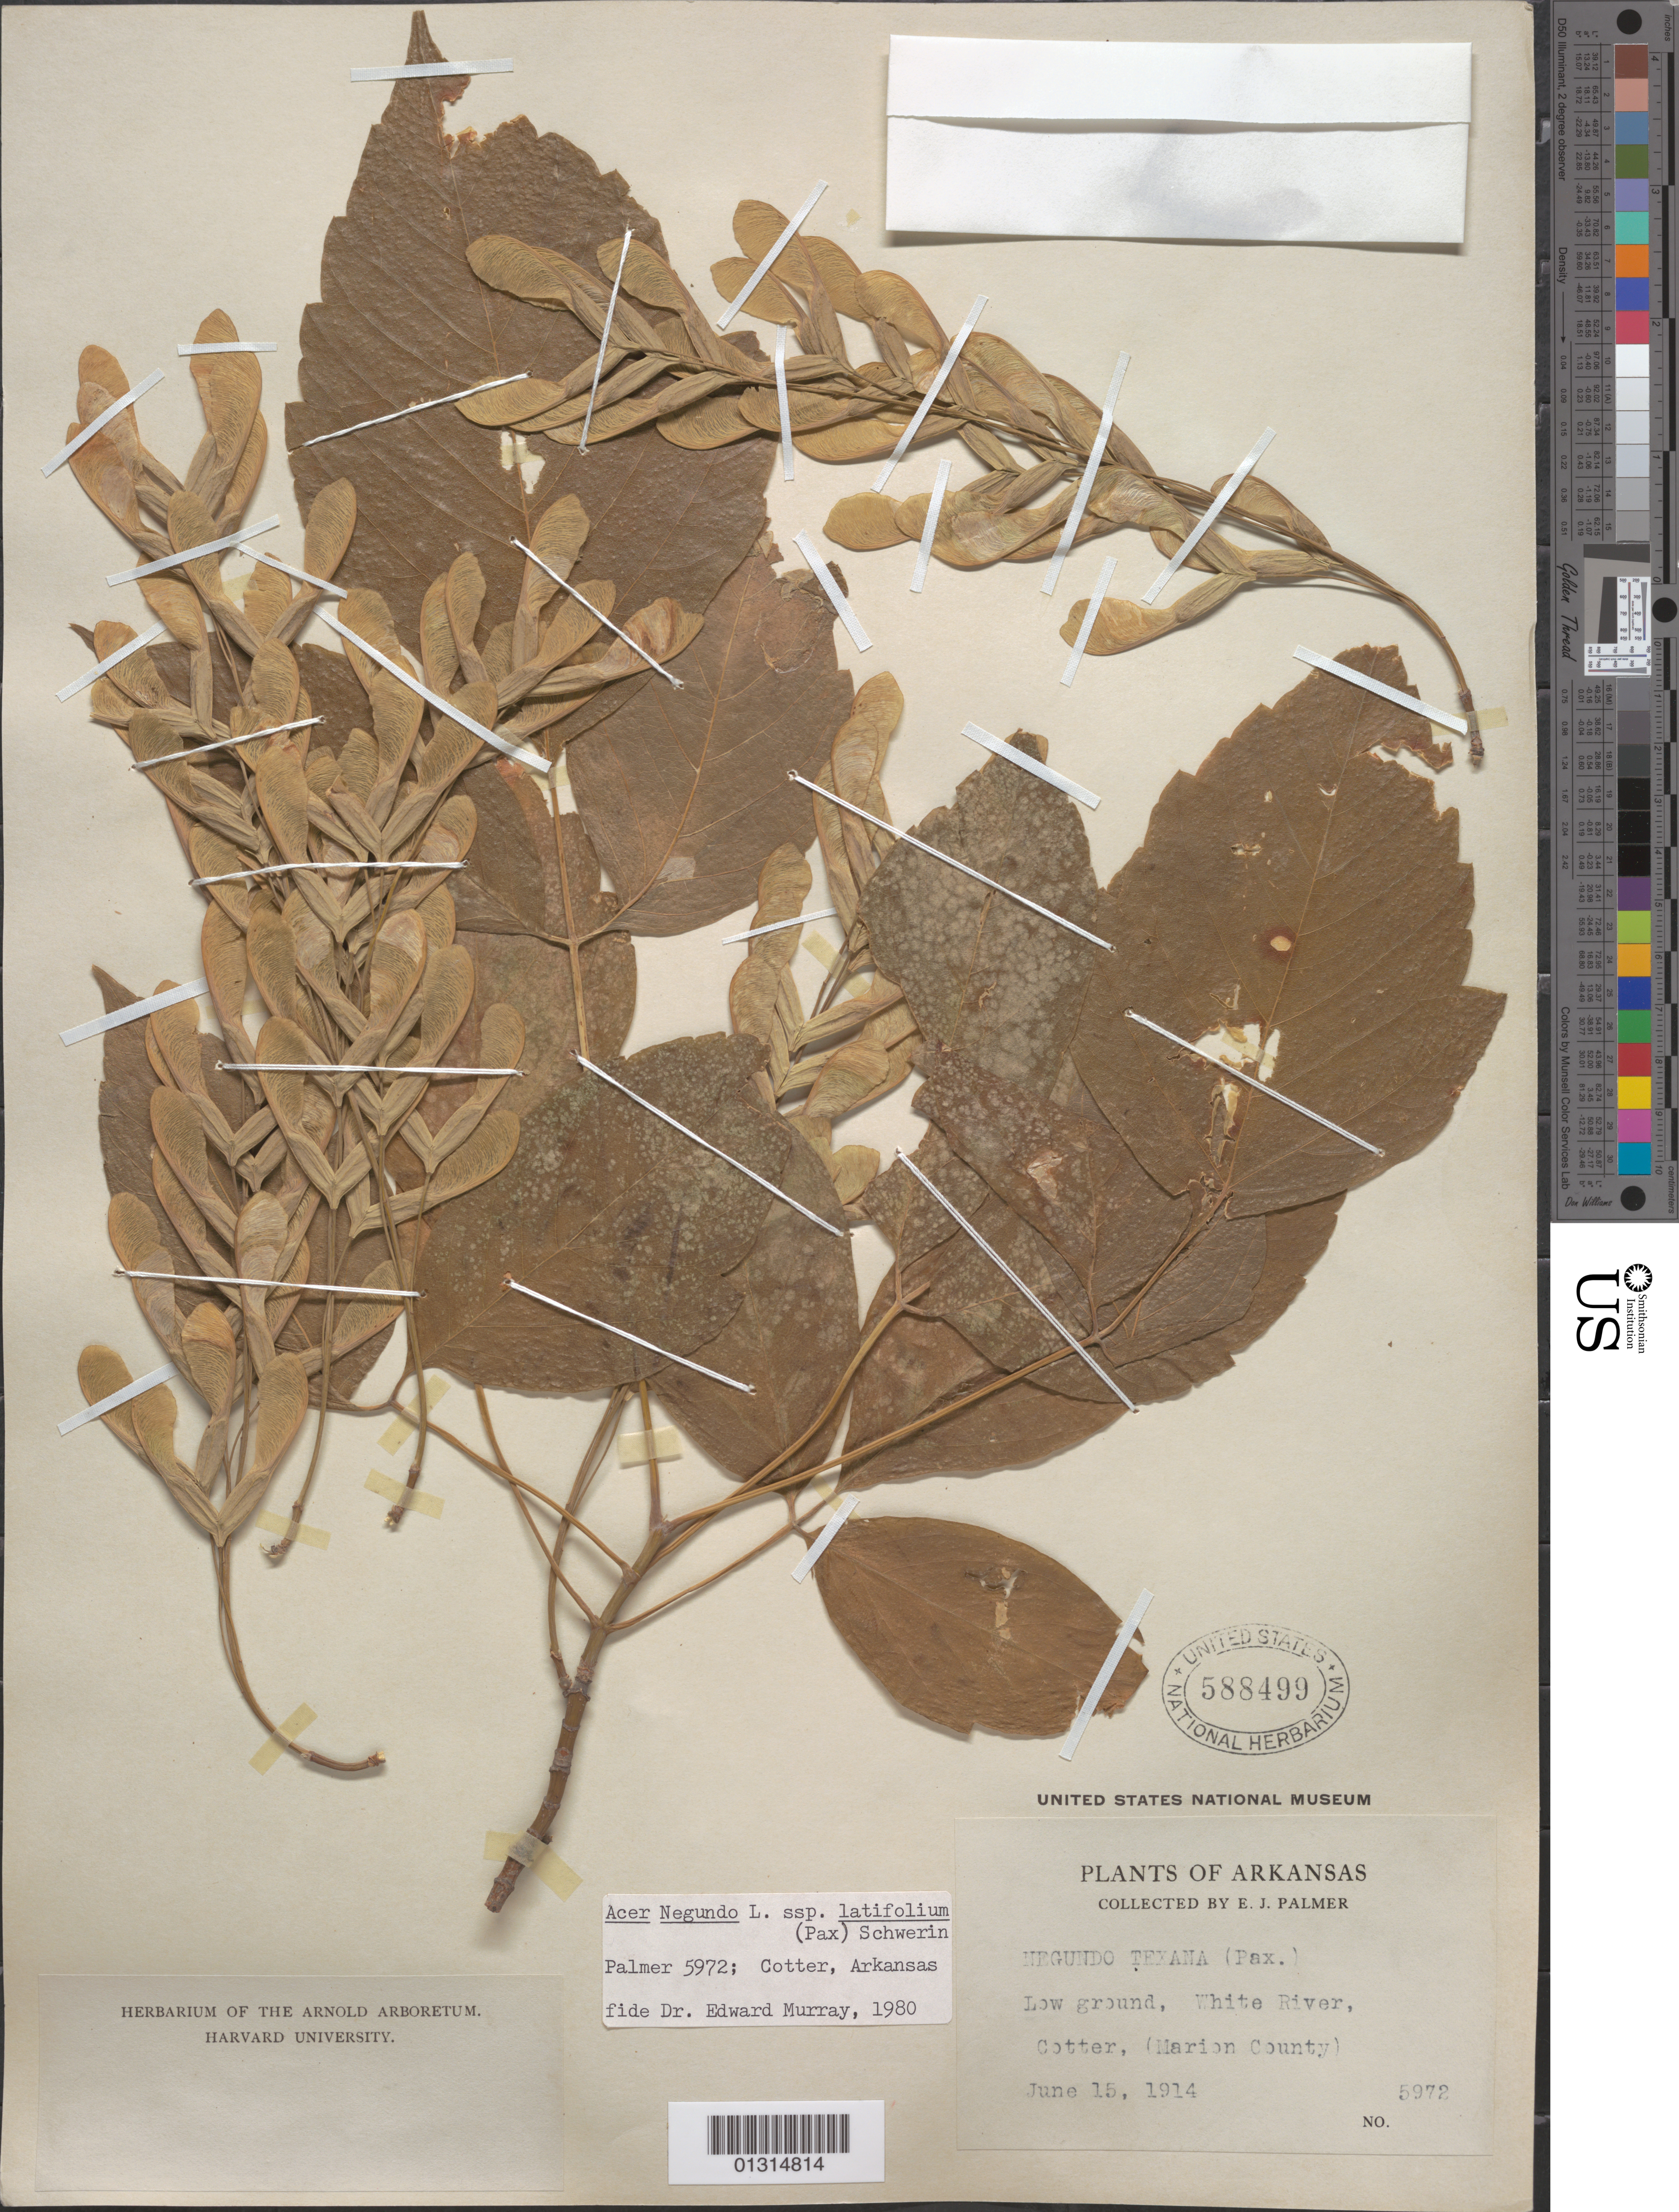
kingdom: Plantae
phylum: Tracheophyta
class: Magnoliopsida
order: Sapindales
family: Sapindaceae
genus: Acer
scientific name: Acer negundo subsp. latifolium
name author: (Pax) Schwer.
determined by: Murray, Edward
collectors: E. J. Palmer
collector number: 5972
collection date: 1914-06-15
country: United States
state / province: Arkansas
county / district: Marion County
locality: Marion County, Cotter, White River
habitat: Low ground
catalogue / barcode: US 588499